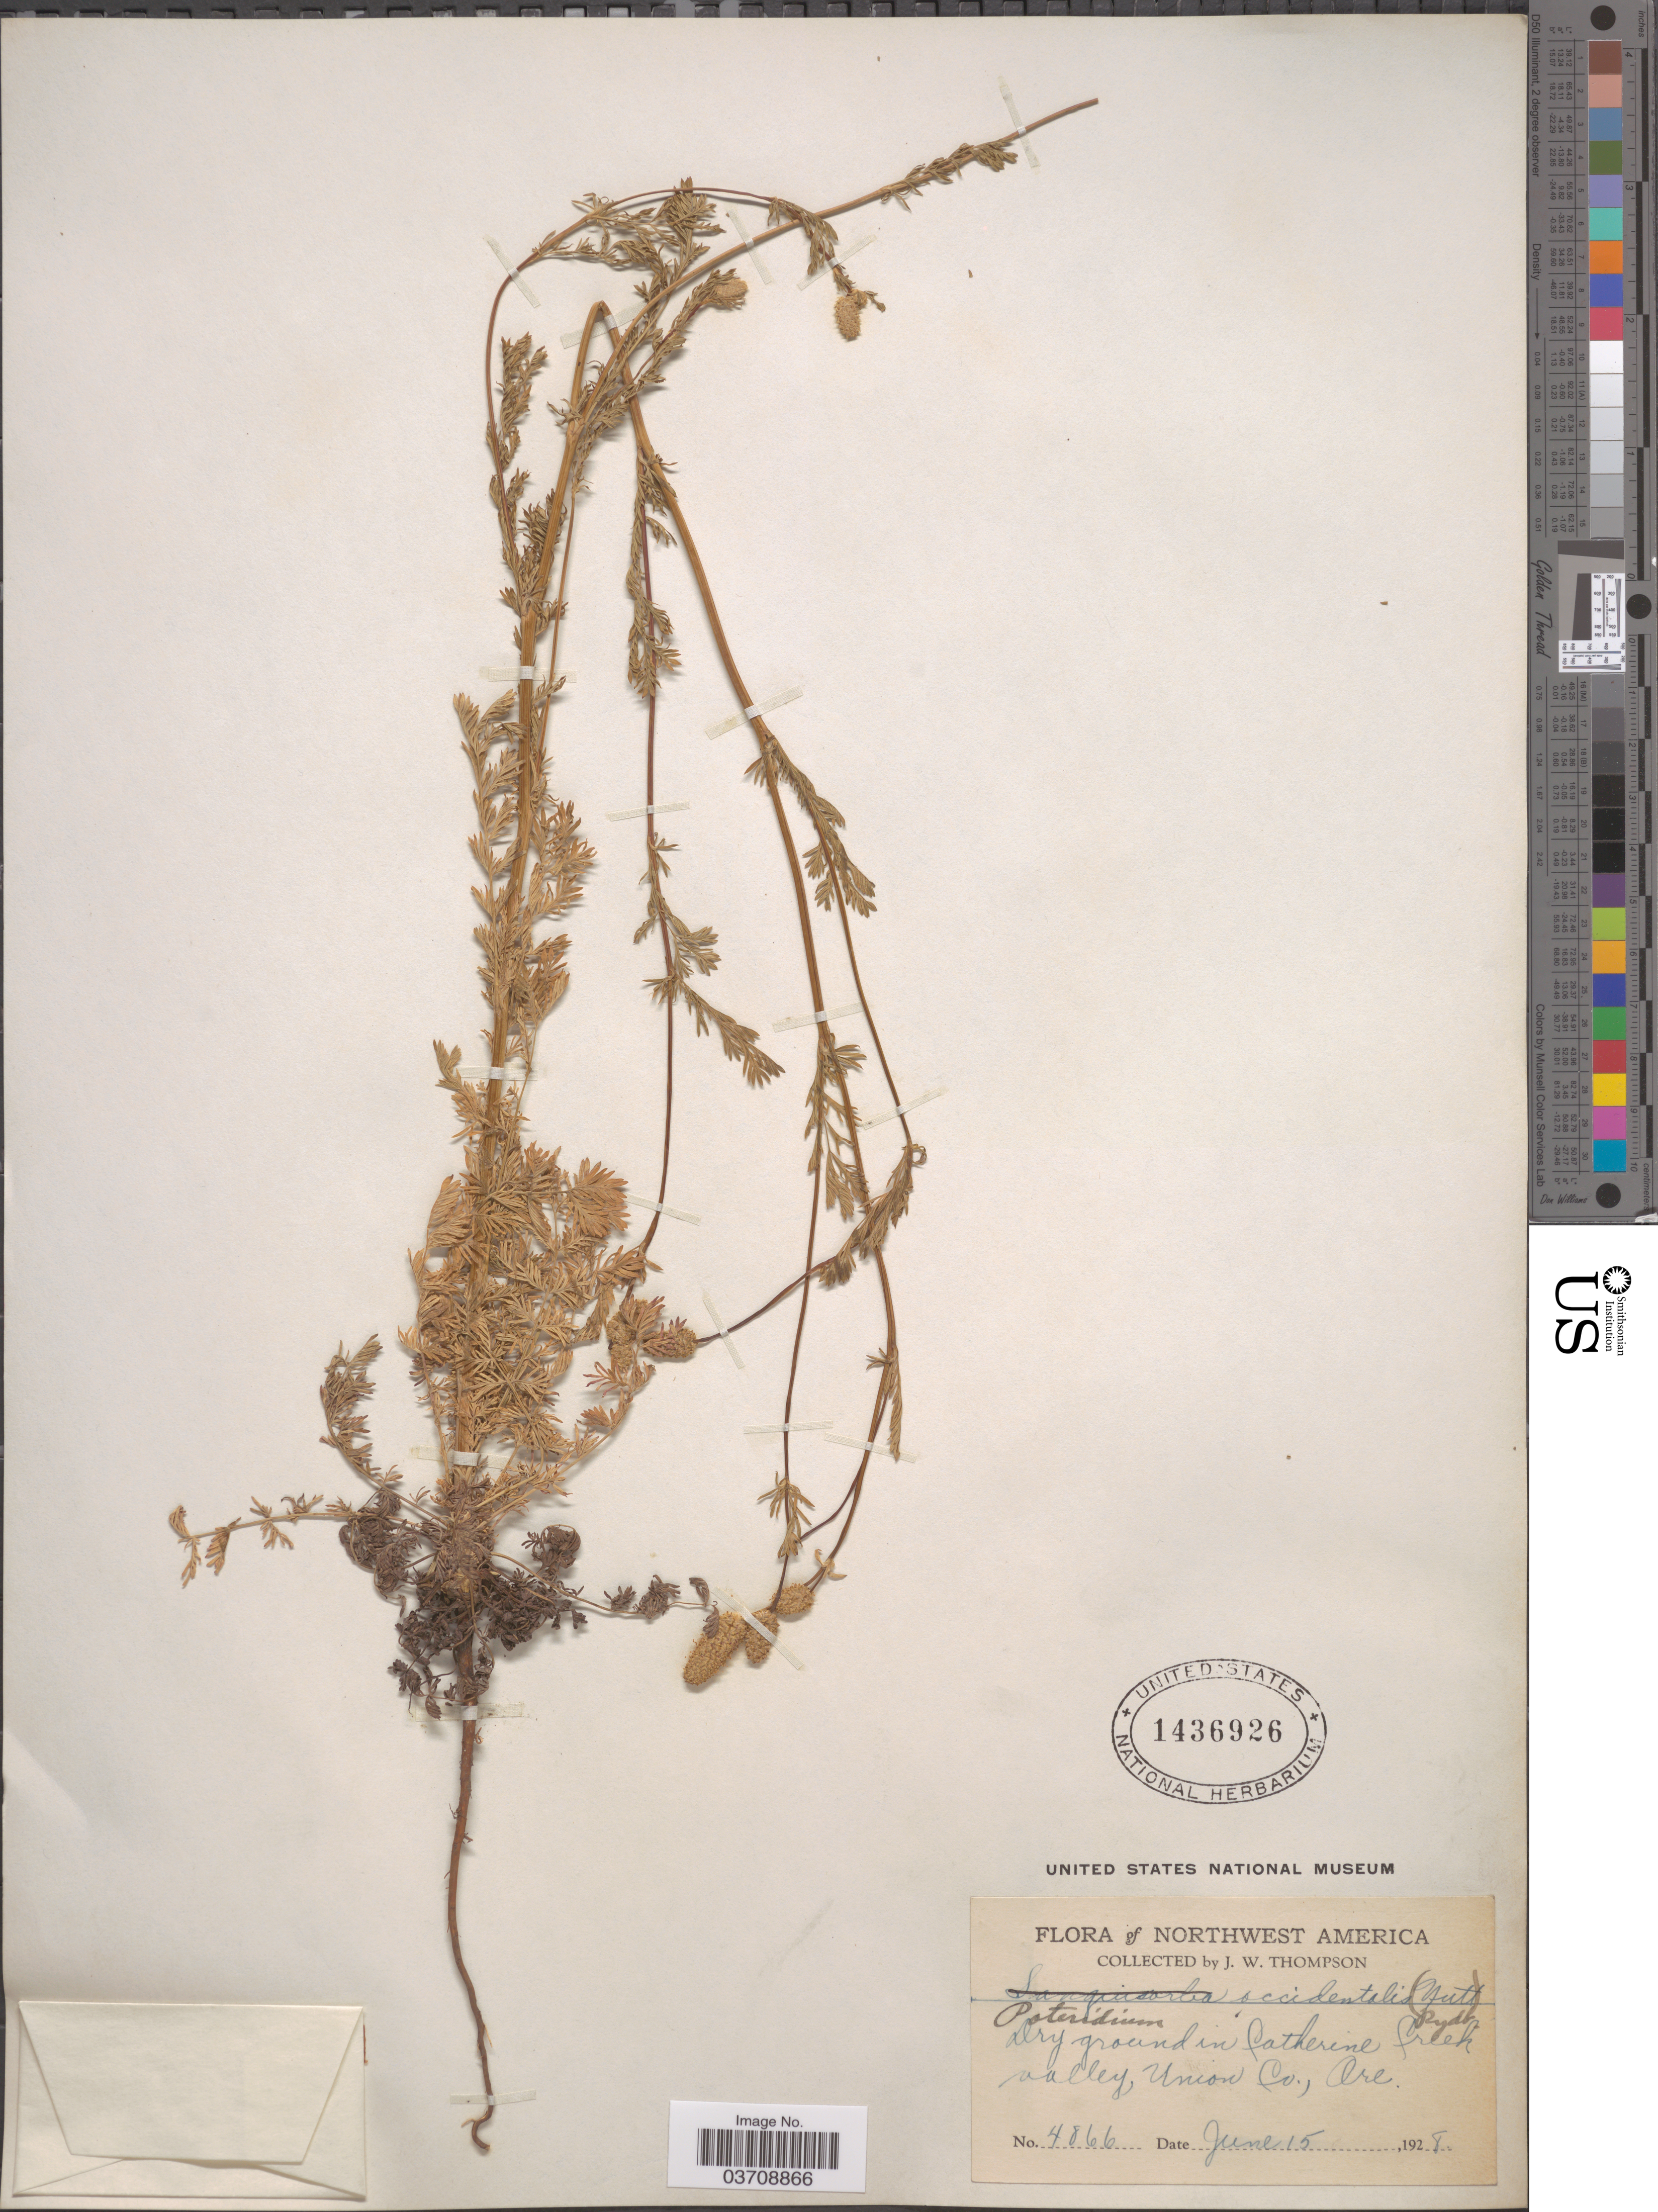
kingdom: Plantae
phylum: Tracheophyta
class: Magnoliopsida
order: Rosales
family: Rosaceae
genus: Sanguisorba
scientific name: Sanguisorba occidentalis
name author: Nutt.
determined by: Strong, Mark T., (BOT), Smithsonian Institution - National Museum of Natural History (UNITED STATES)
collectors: J. W. Thompson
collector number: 4866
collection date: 1928-06-15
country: United States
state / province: Oregon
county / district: Union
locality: Northwest America. Catherine Valley, Union Co.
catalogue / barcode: US 1436926